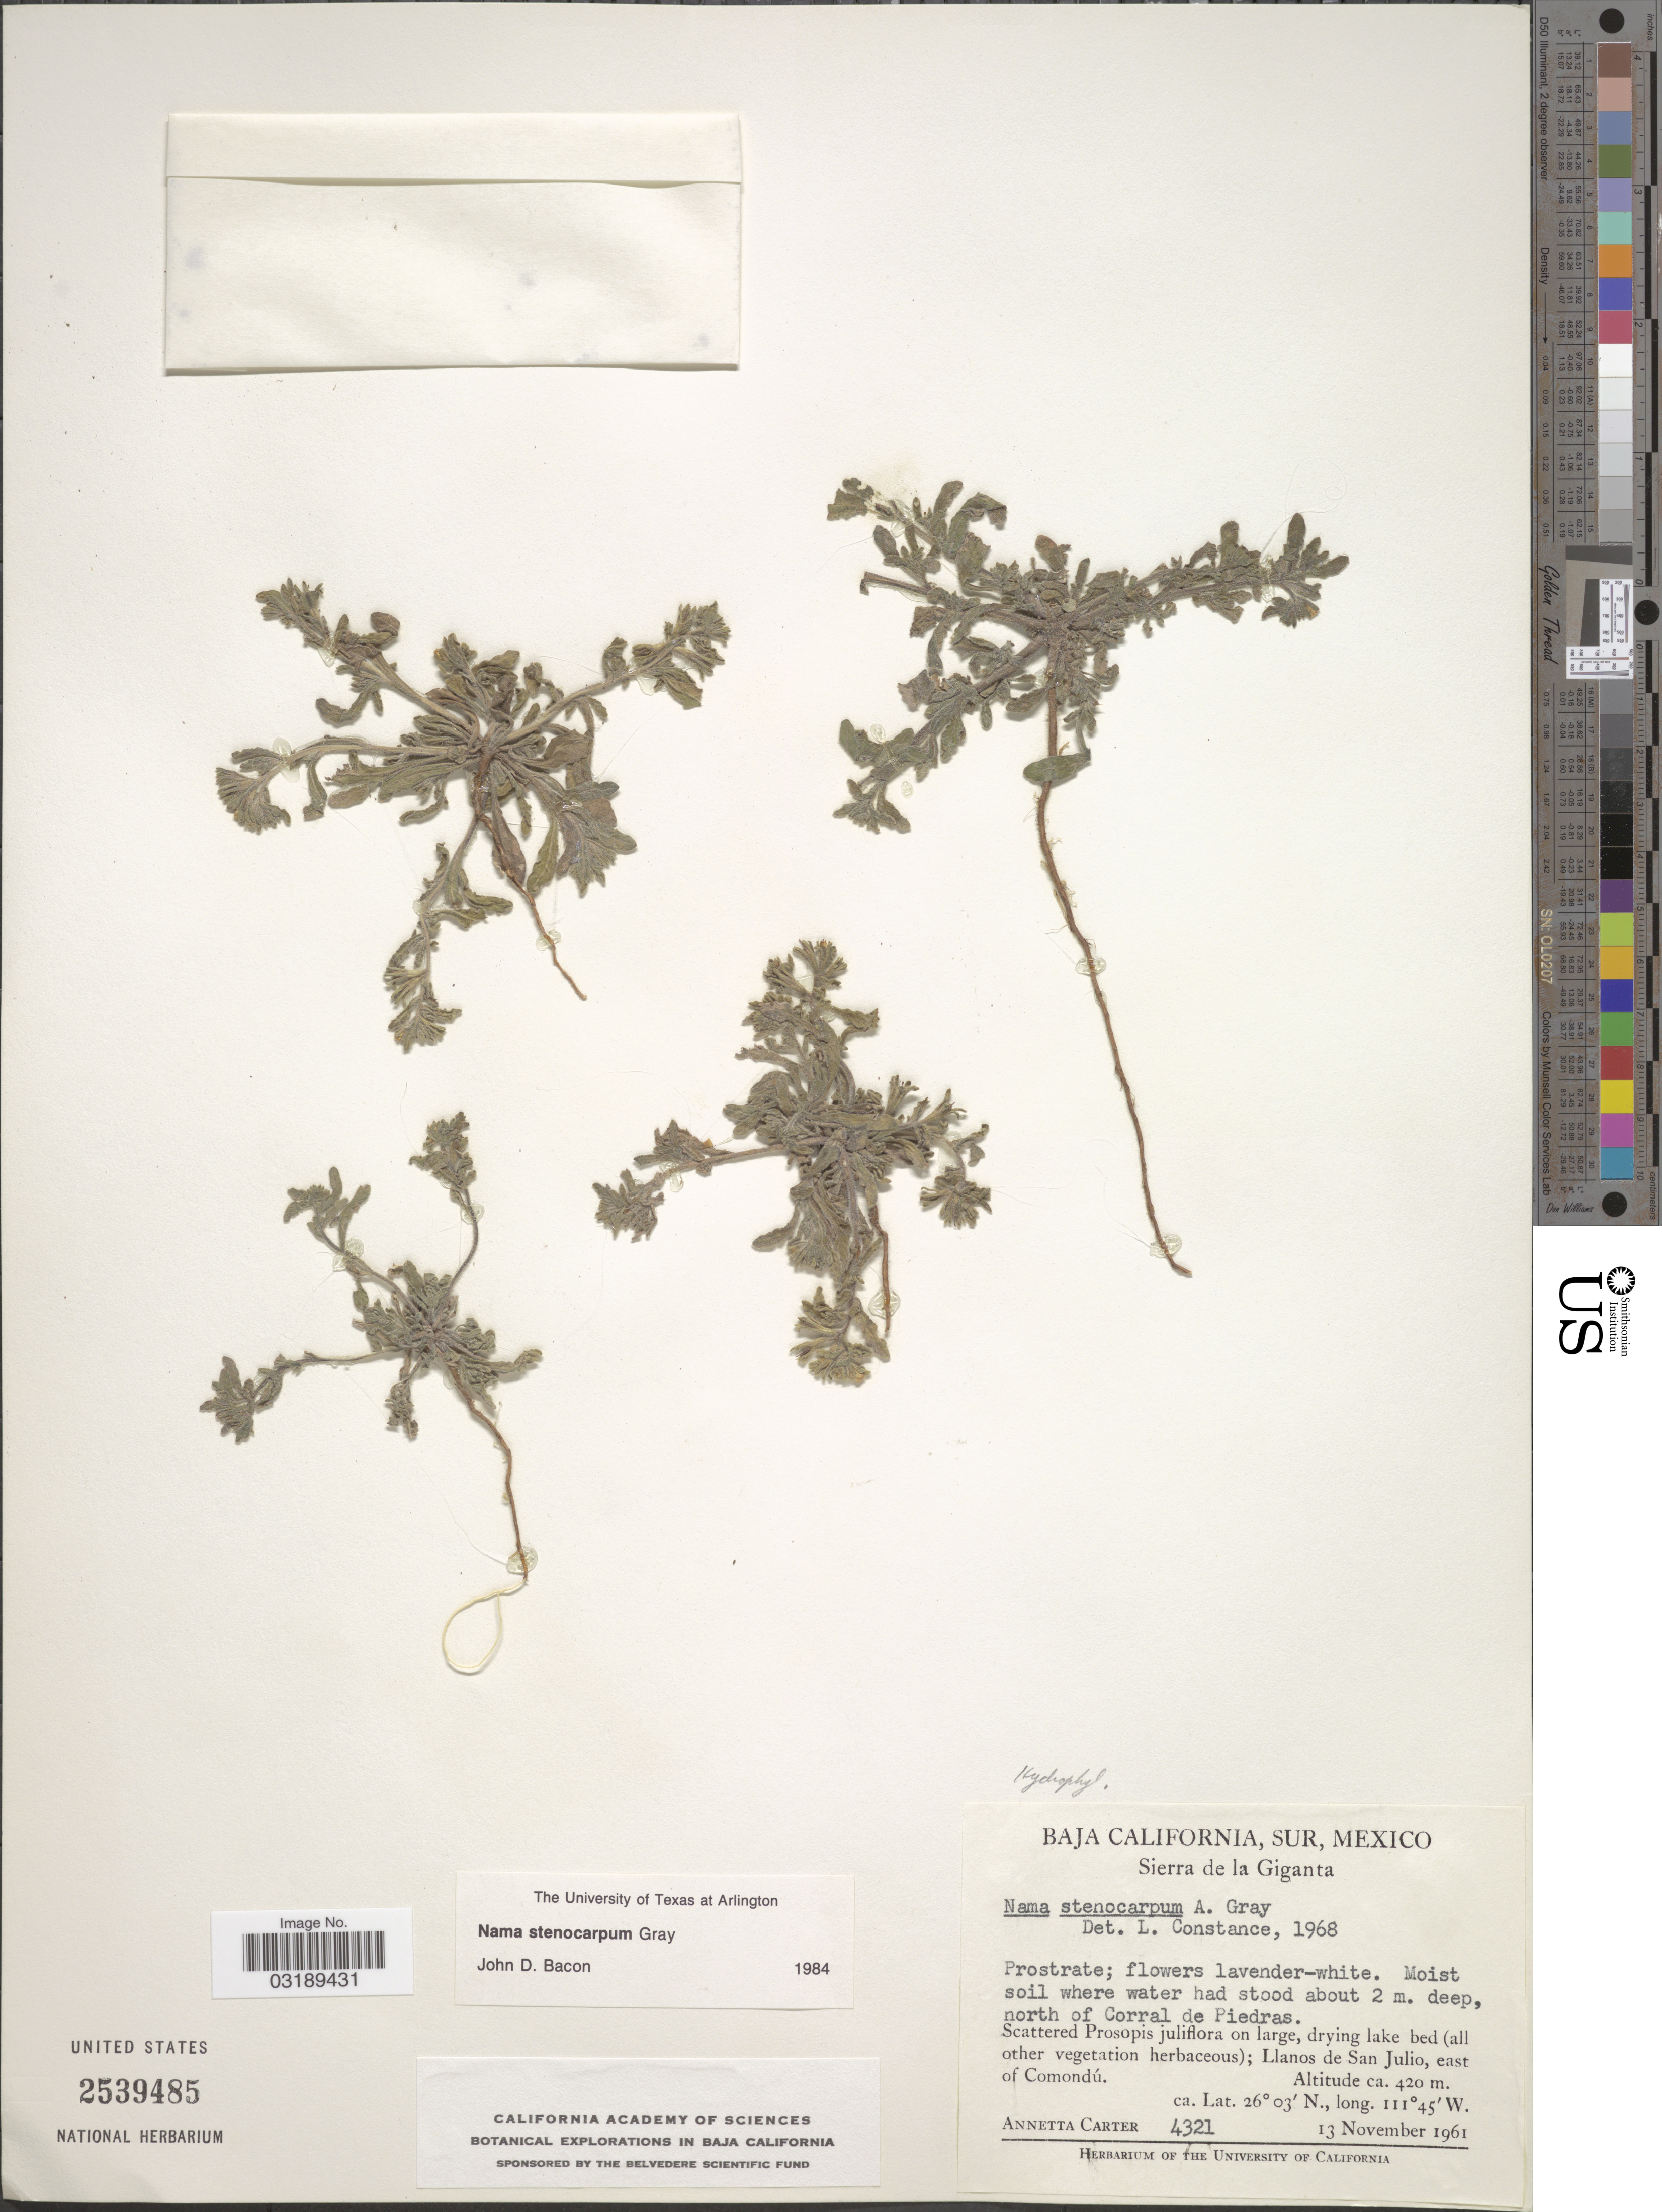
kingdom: Plantae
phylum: Tracheophyta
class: Magnoliopsida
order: Boraginales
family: Namaceae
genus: Nama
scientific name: Nama stenocarpum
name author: A. Gray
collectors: A. Carter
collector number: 4321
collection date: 1961-11-13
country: Mexico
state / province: Baja California Sur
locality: Sierra de la Giganta, Llanos de San Julio, east of Comondú.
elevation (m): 420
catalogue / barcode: US 2539485